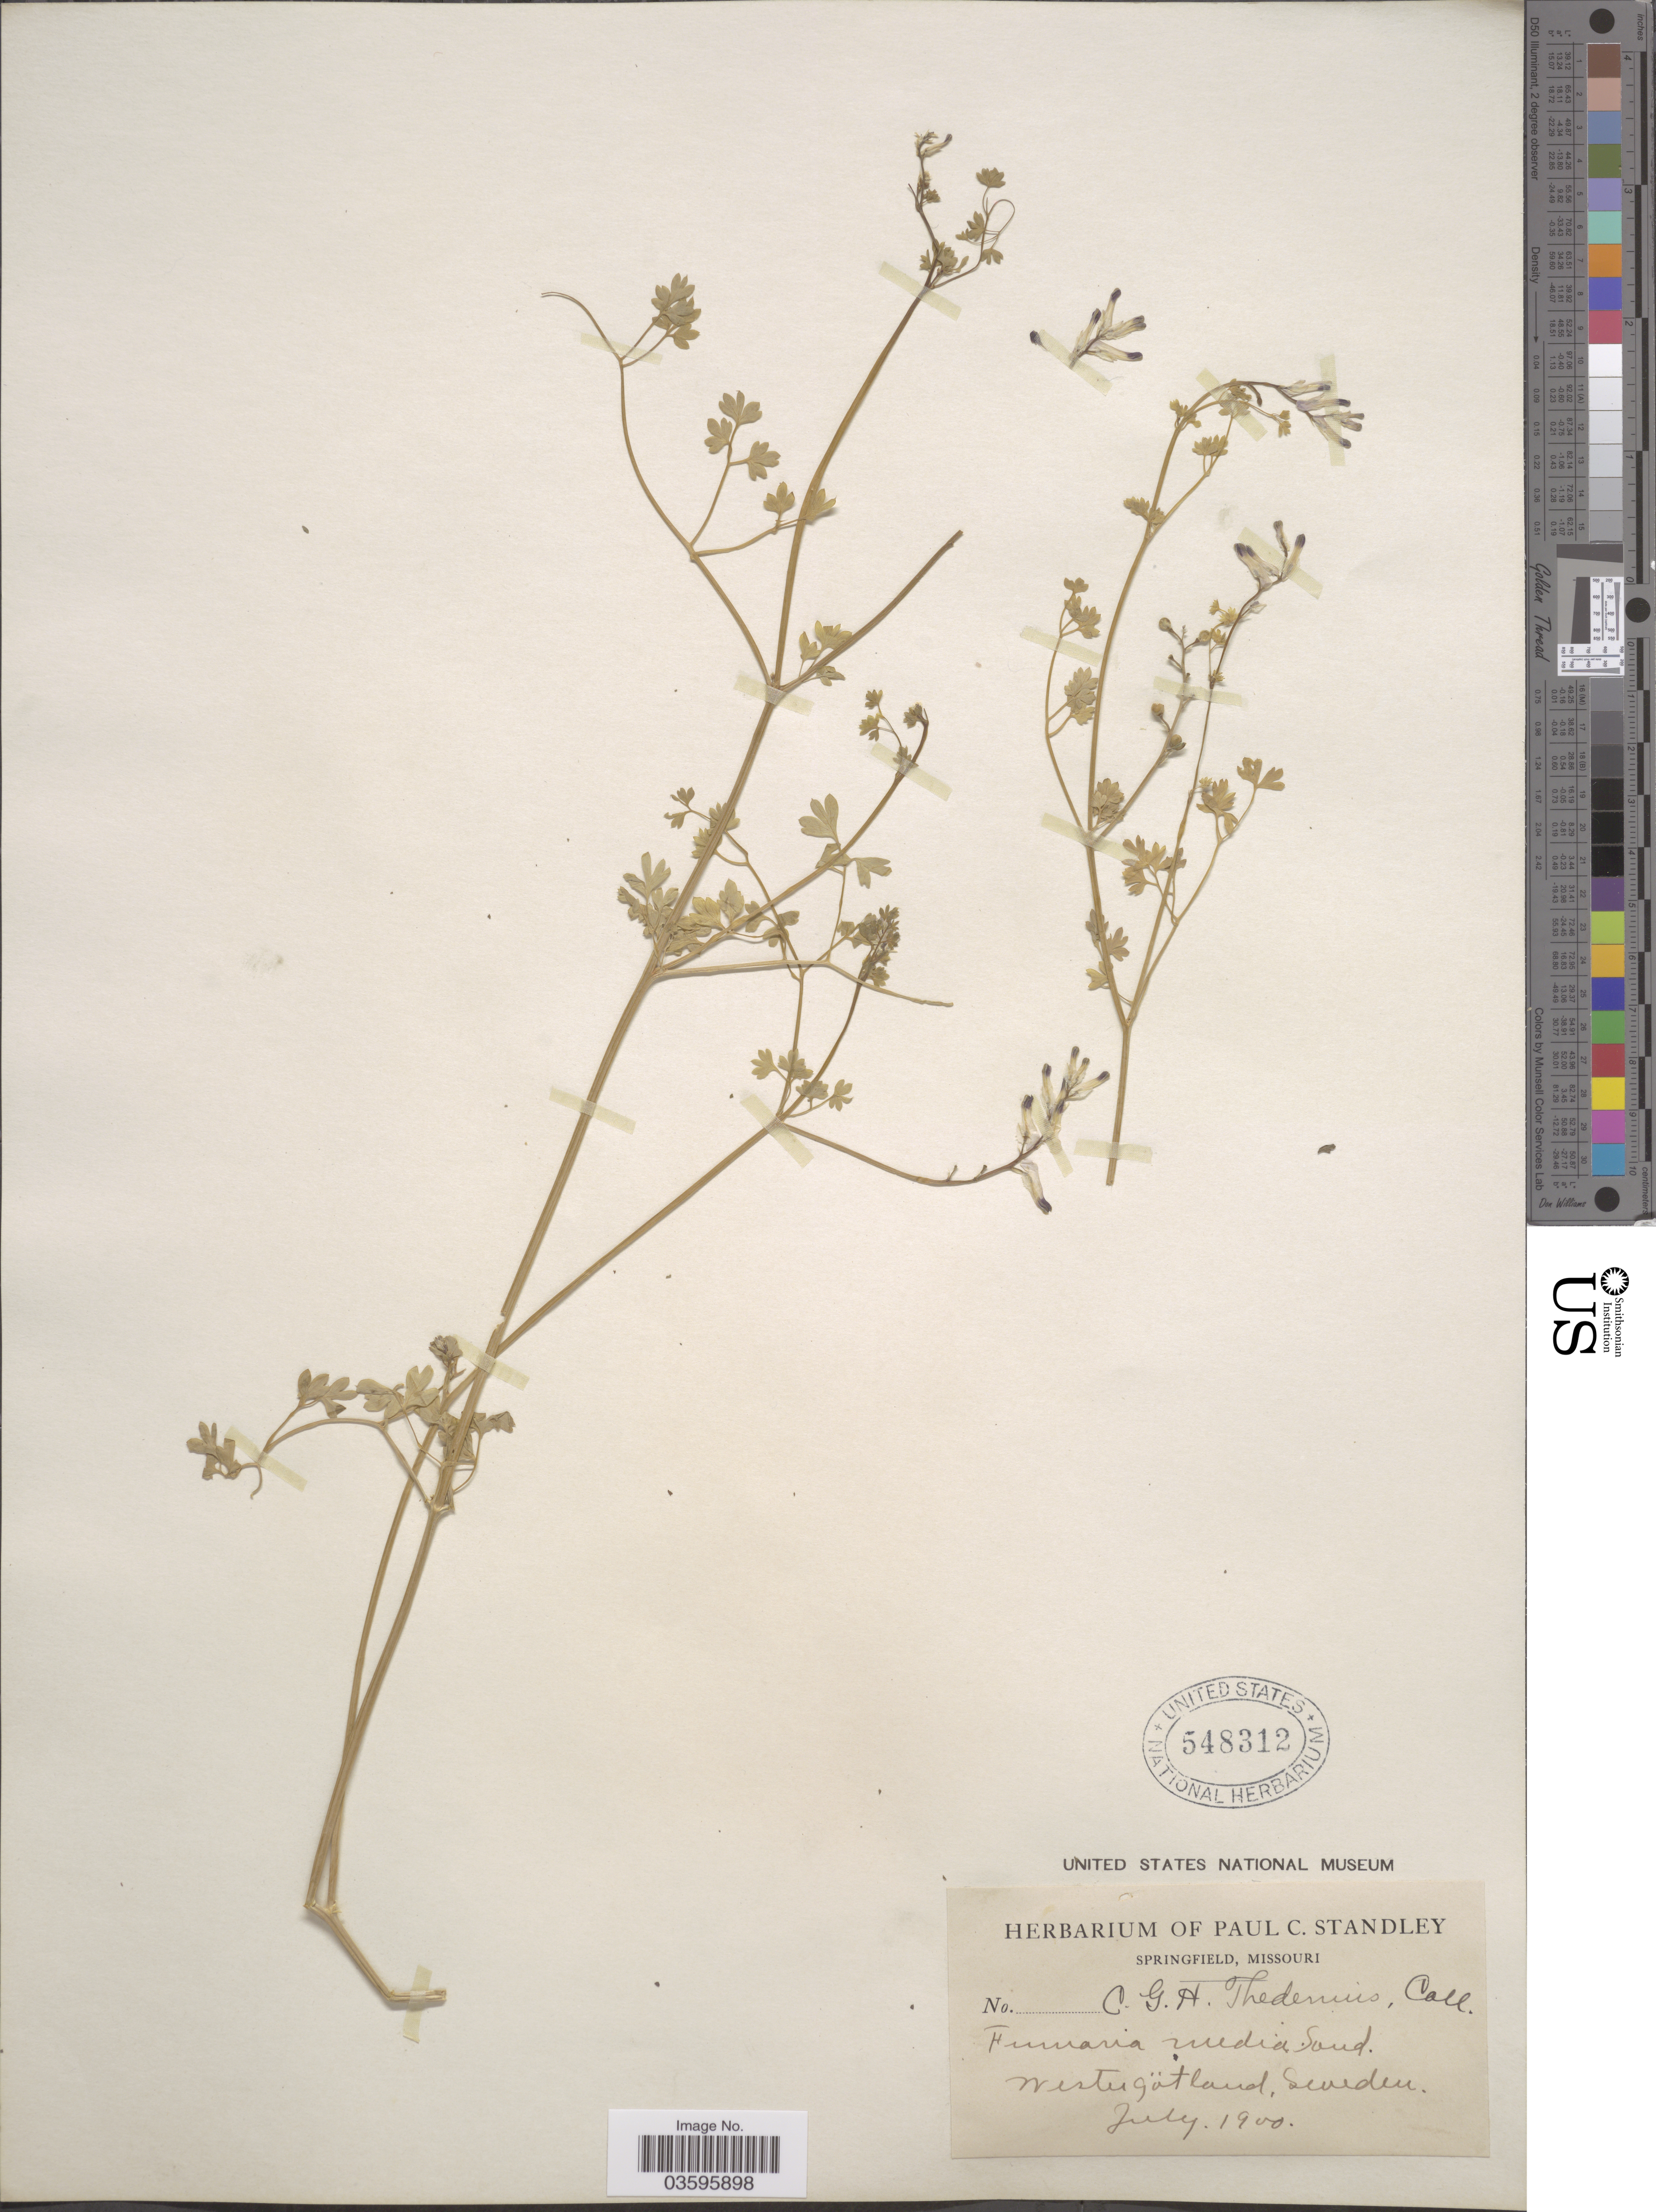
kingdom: Plantae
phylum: Tracheophyta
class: Magnoliopsida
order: Ranunculales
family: Papaveraceae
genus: Fumaria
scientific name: Fumaria media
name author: Loisel.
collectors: C. Thedenuis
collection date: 1900-07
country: Sweden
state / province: Västra Götaland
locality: Westergötland.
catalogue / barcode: US 548312